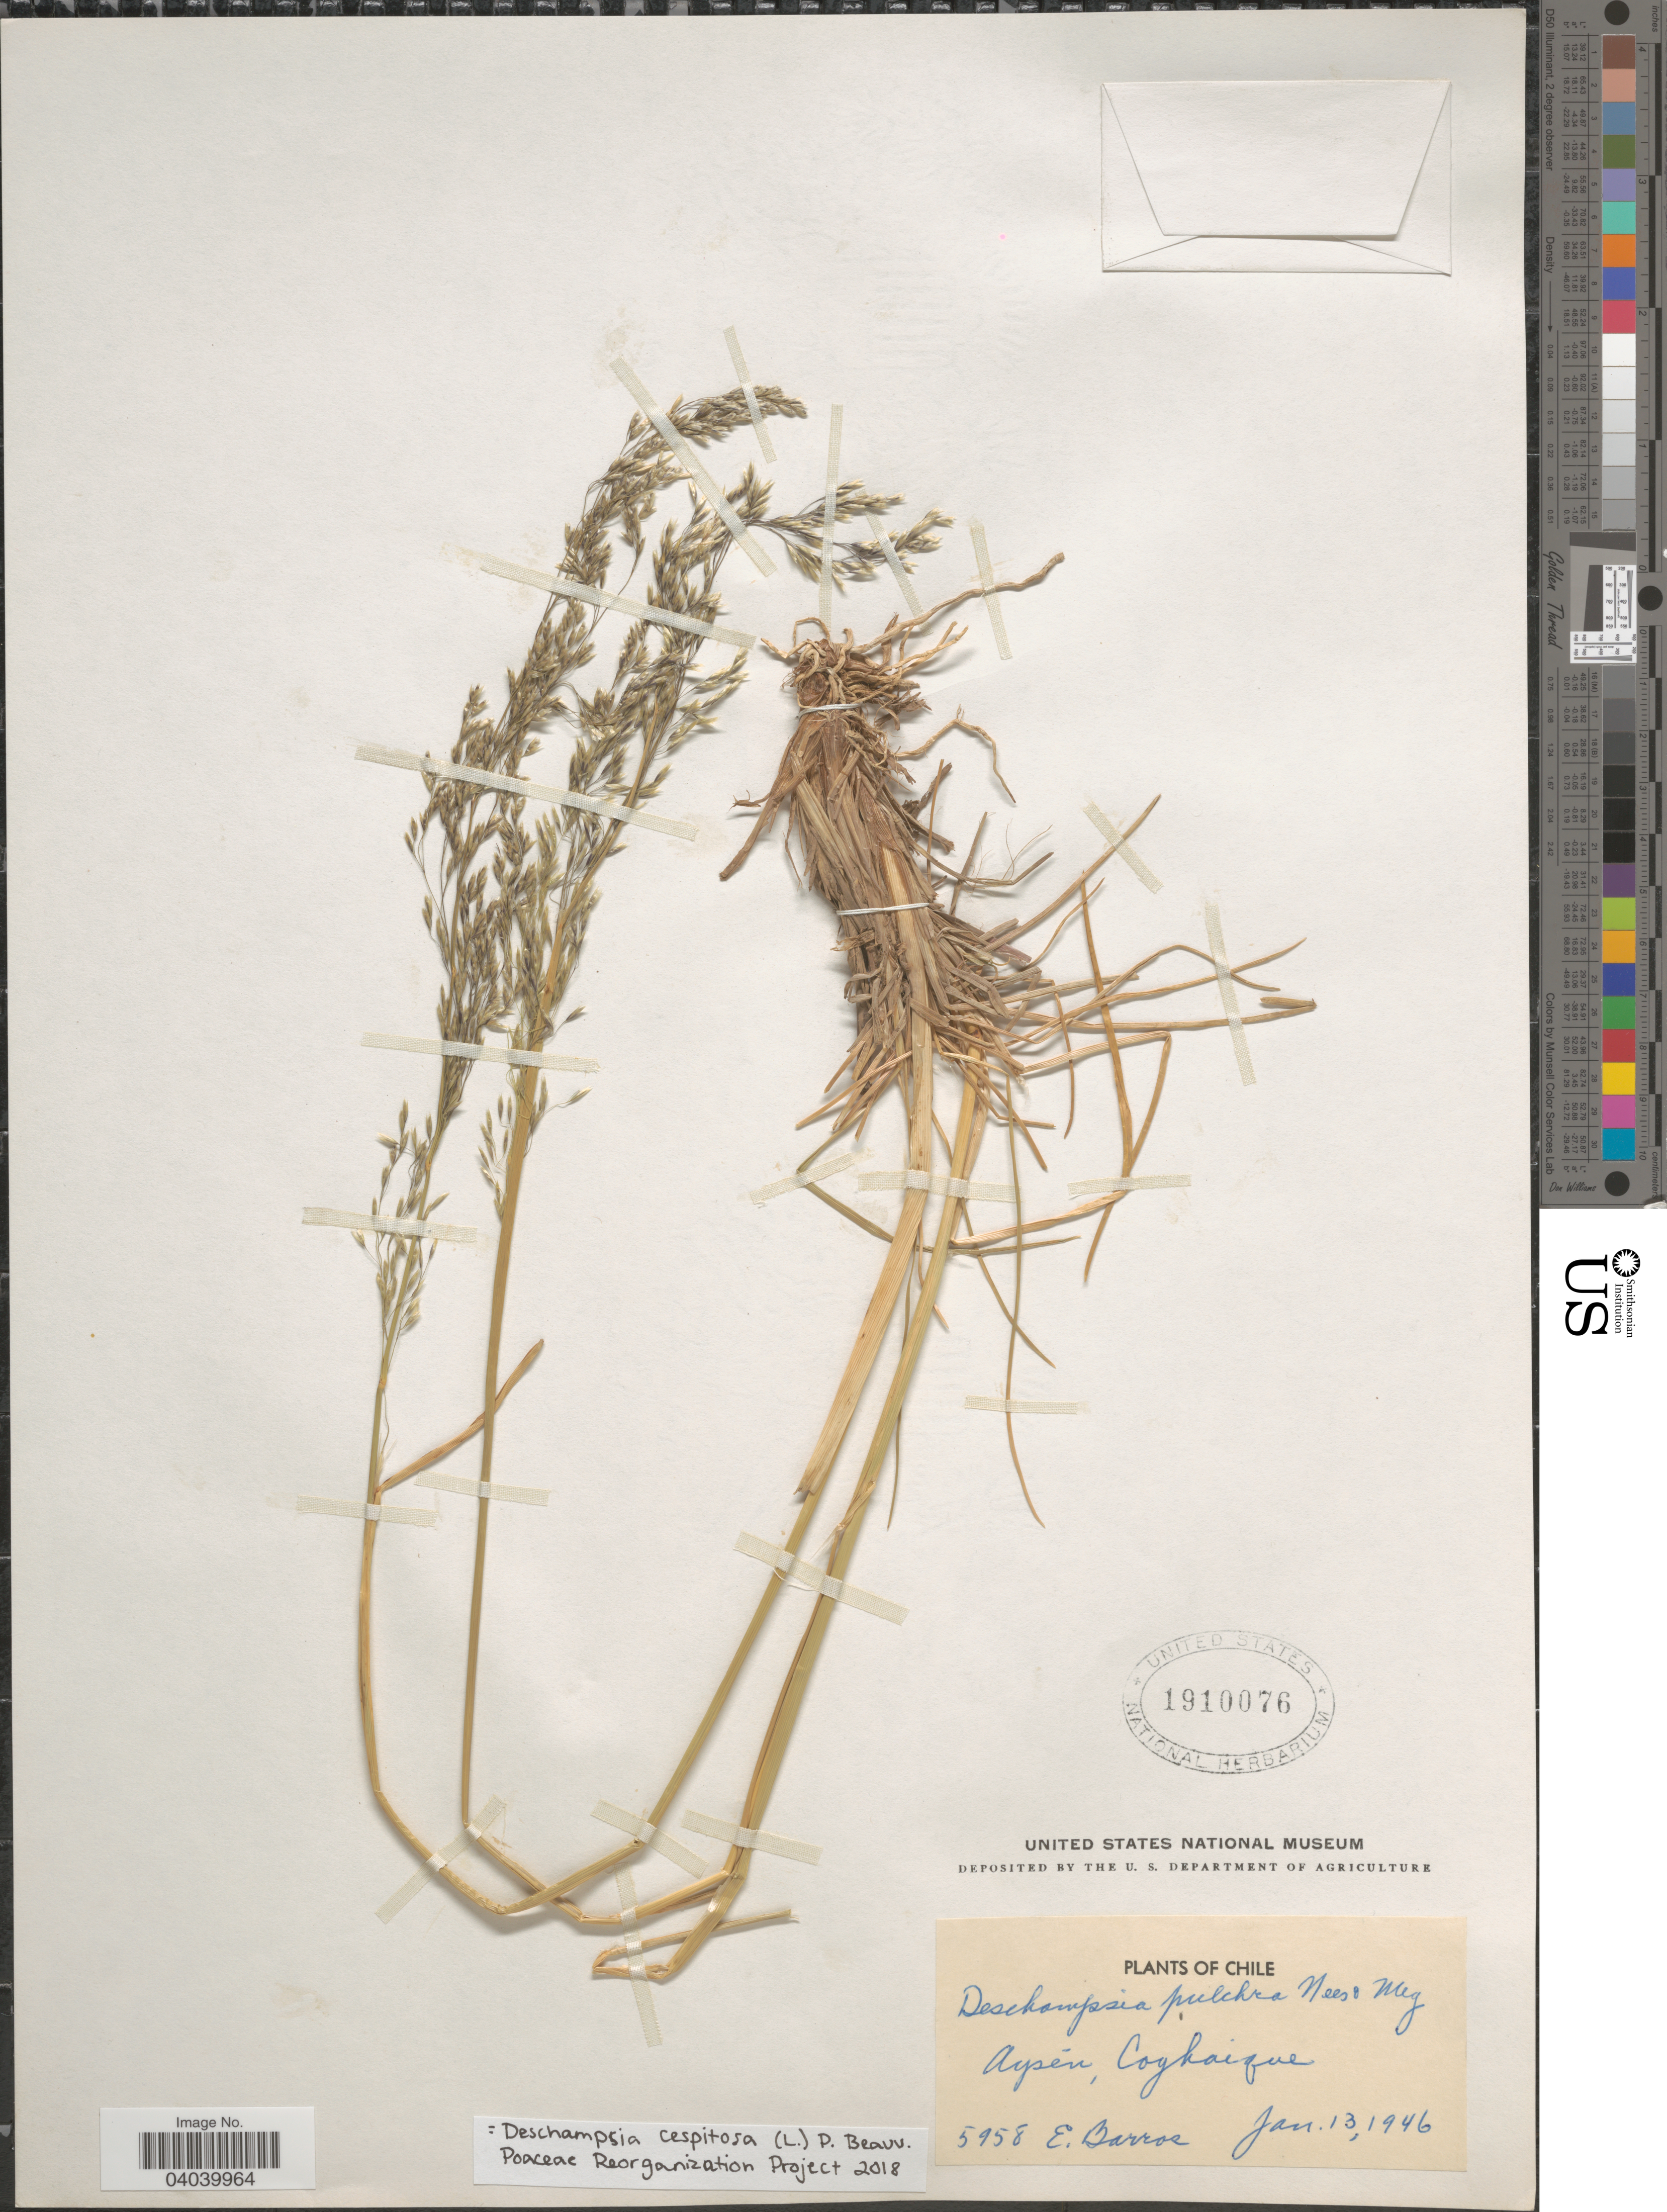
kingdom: Plantae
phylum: Tracheophyta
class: Liliopsida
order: Poales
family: Poaceae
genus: Deschampsia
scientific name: Deschampsia cespitosa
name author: (L.) P. Beauv.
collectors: E. Barros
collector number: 5958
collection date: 1946-01-13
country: Chile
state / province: Aisén (XI)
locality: Aysén, Coyhaique.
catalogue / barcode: US 1910076